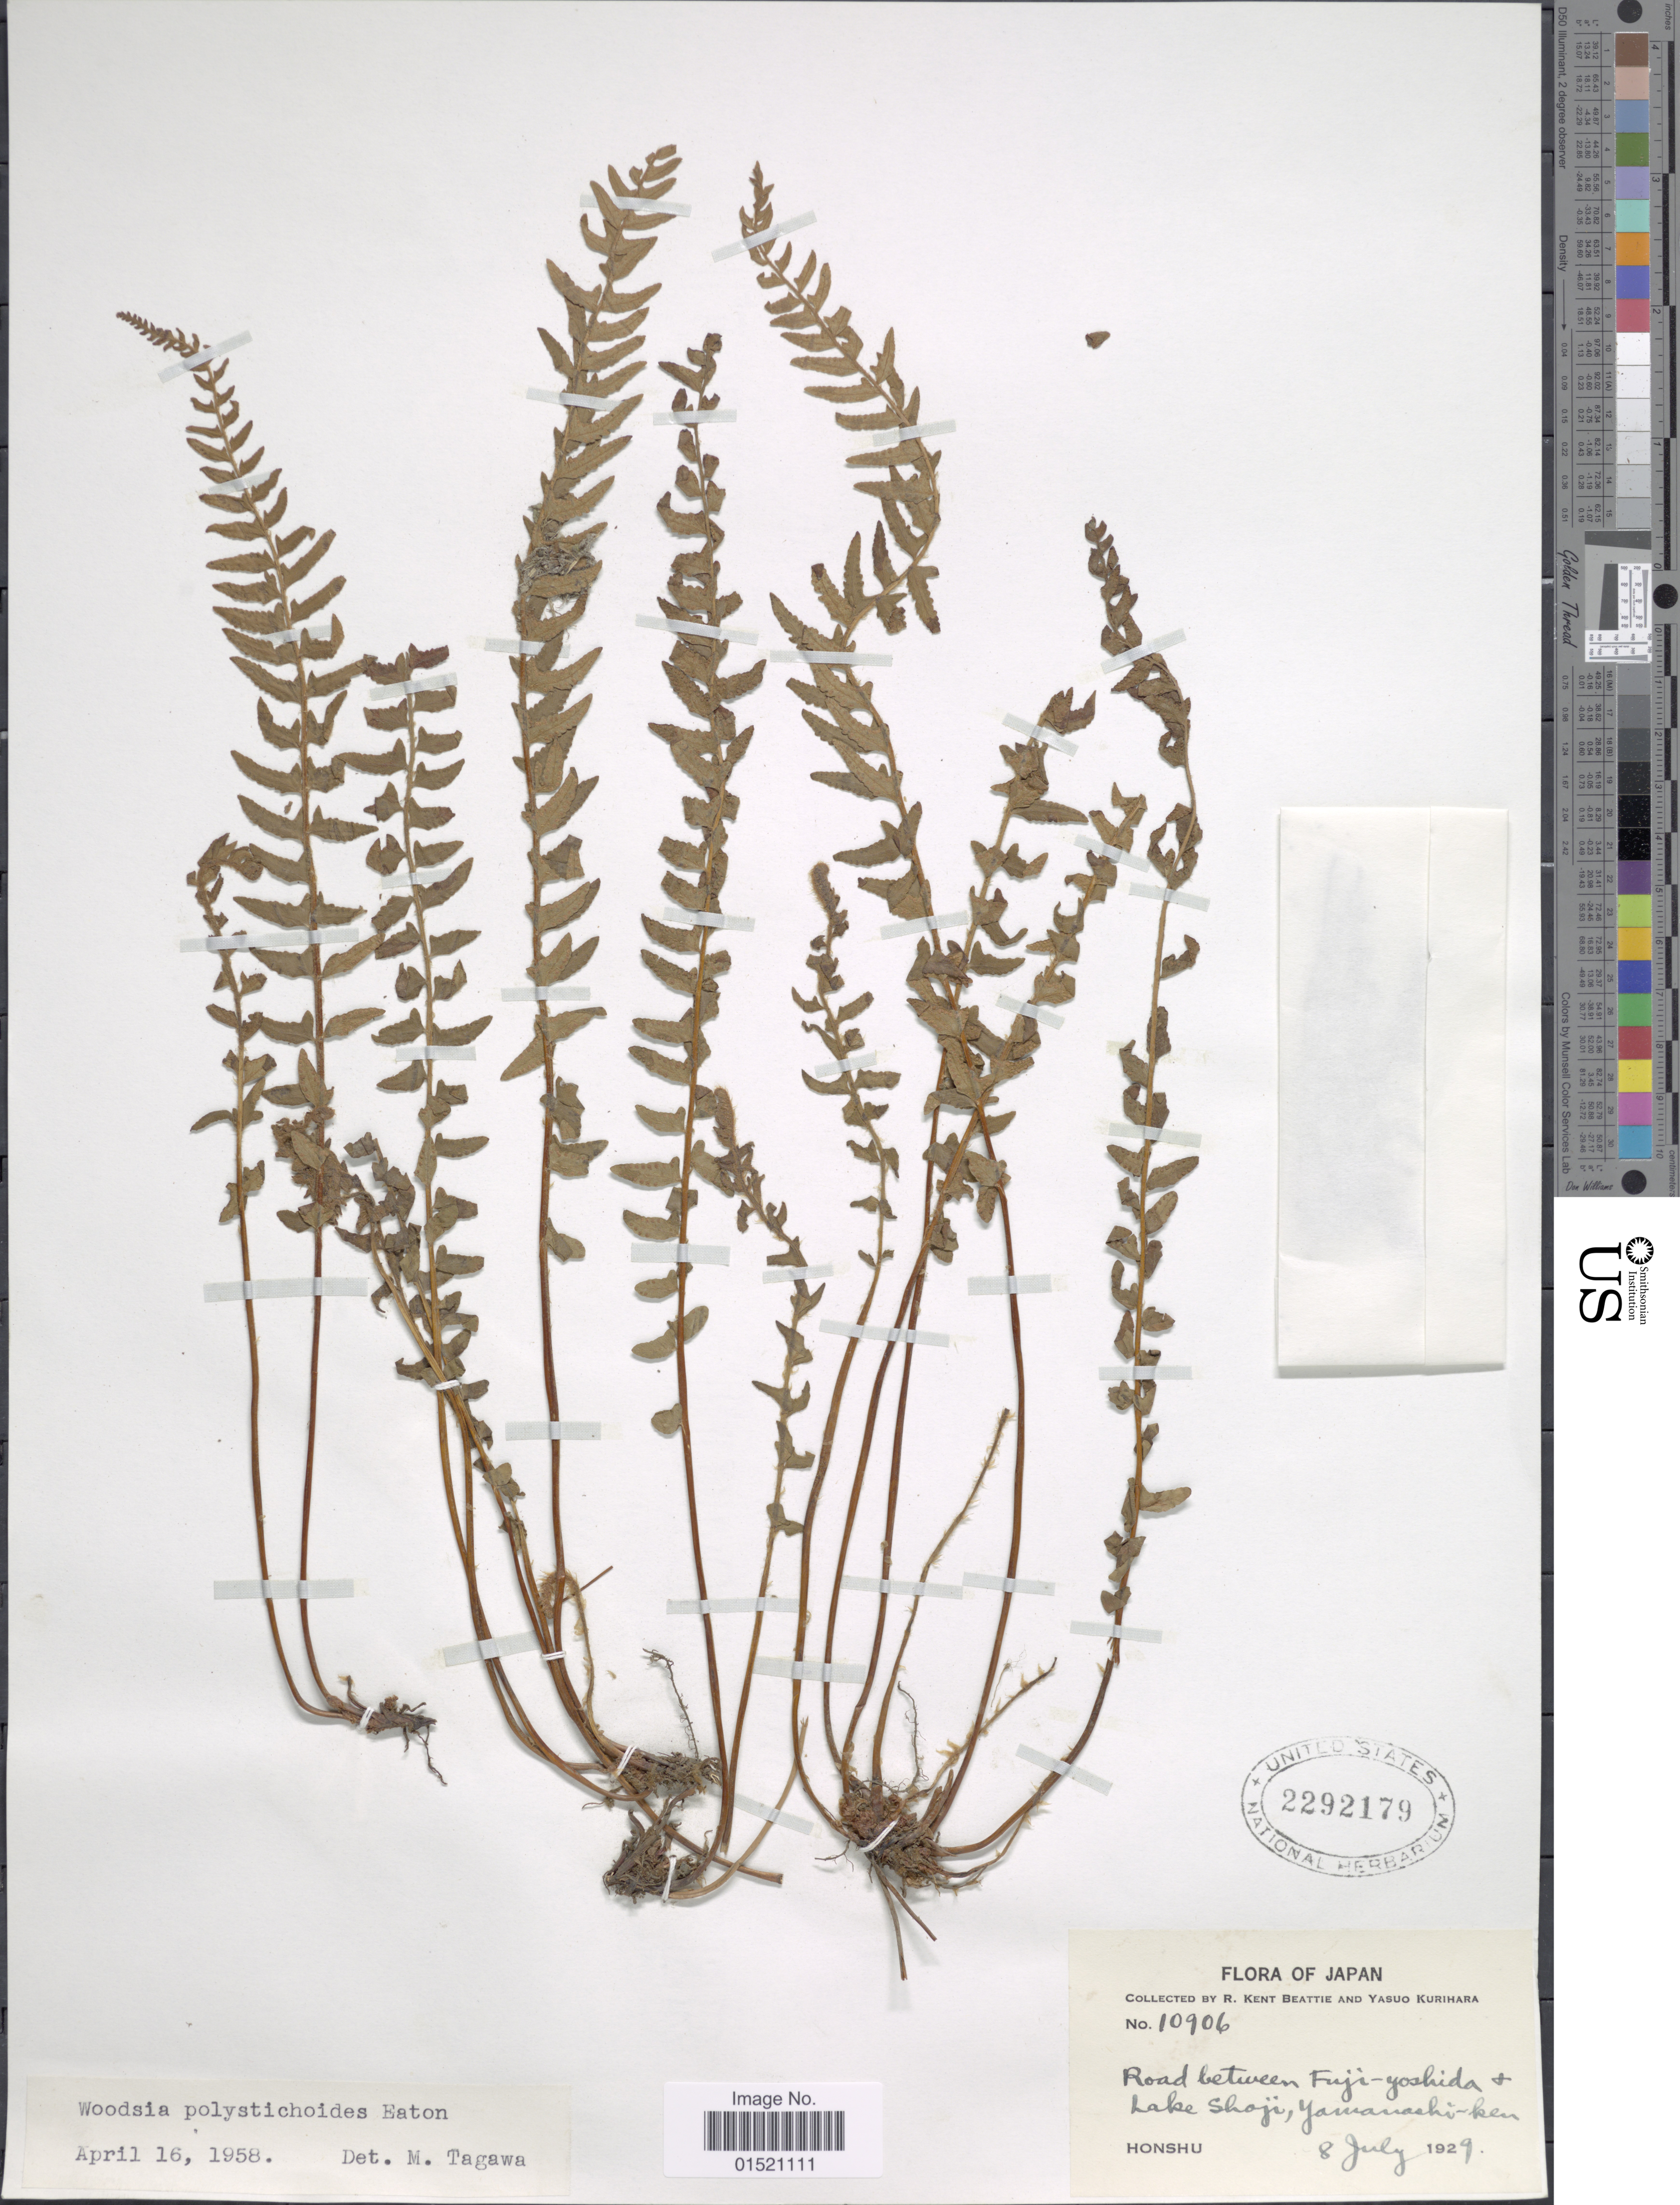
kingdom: Plantae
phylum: Tracheophyta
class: Polypodiopsida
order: Polypodiales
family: Woodsiaceae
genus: Woodsia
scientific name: Woodsia polystichoides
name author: D.C. Eaton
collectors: R. K. Beattie & Y. Kurihara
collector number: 10906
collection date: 1929-07-08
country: Japan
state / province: Yamanasi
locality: Road between Fuji-yoshida + Lake Shoji, Yamanashi-ken, Honshu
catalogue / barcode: US 2292179